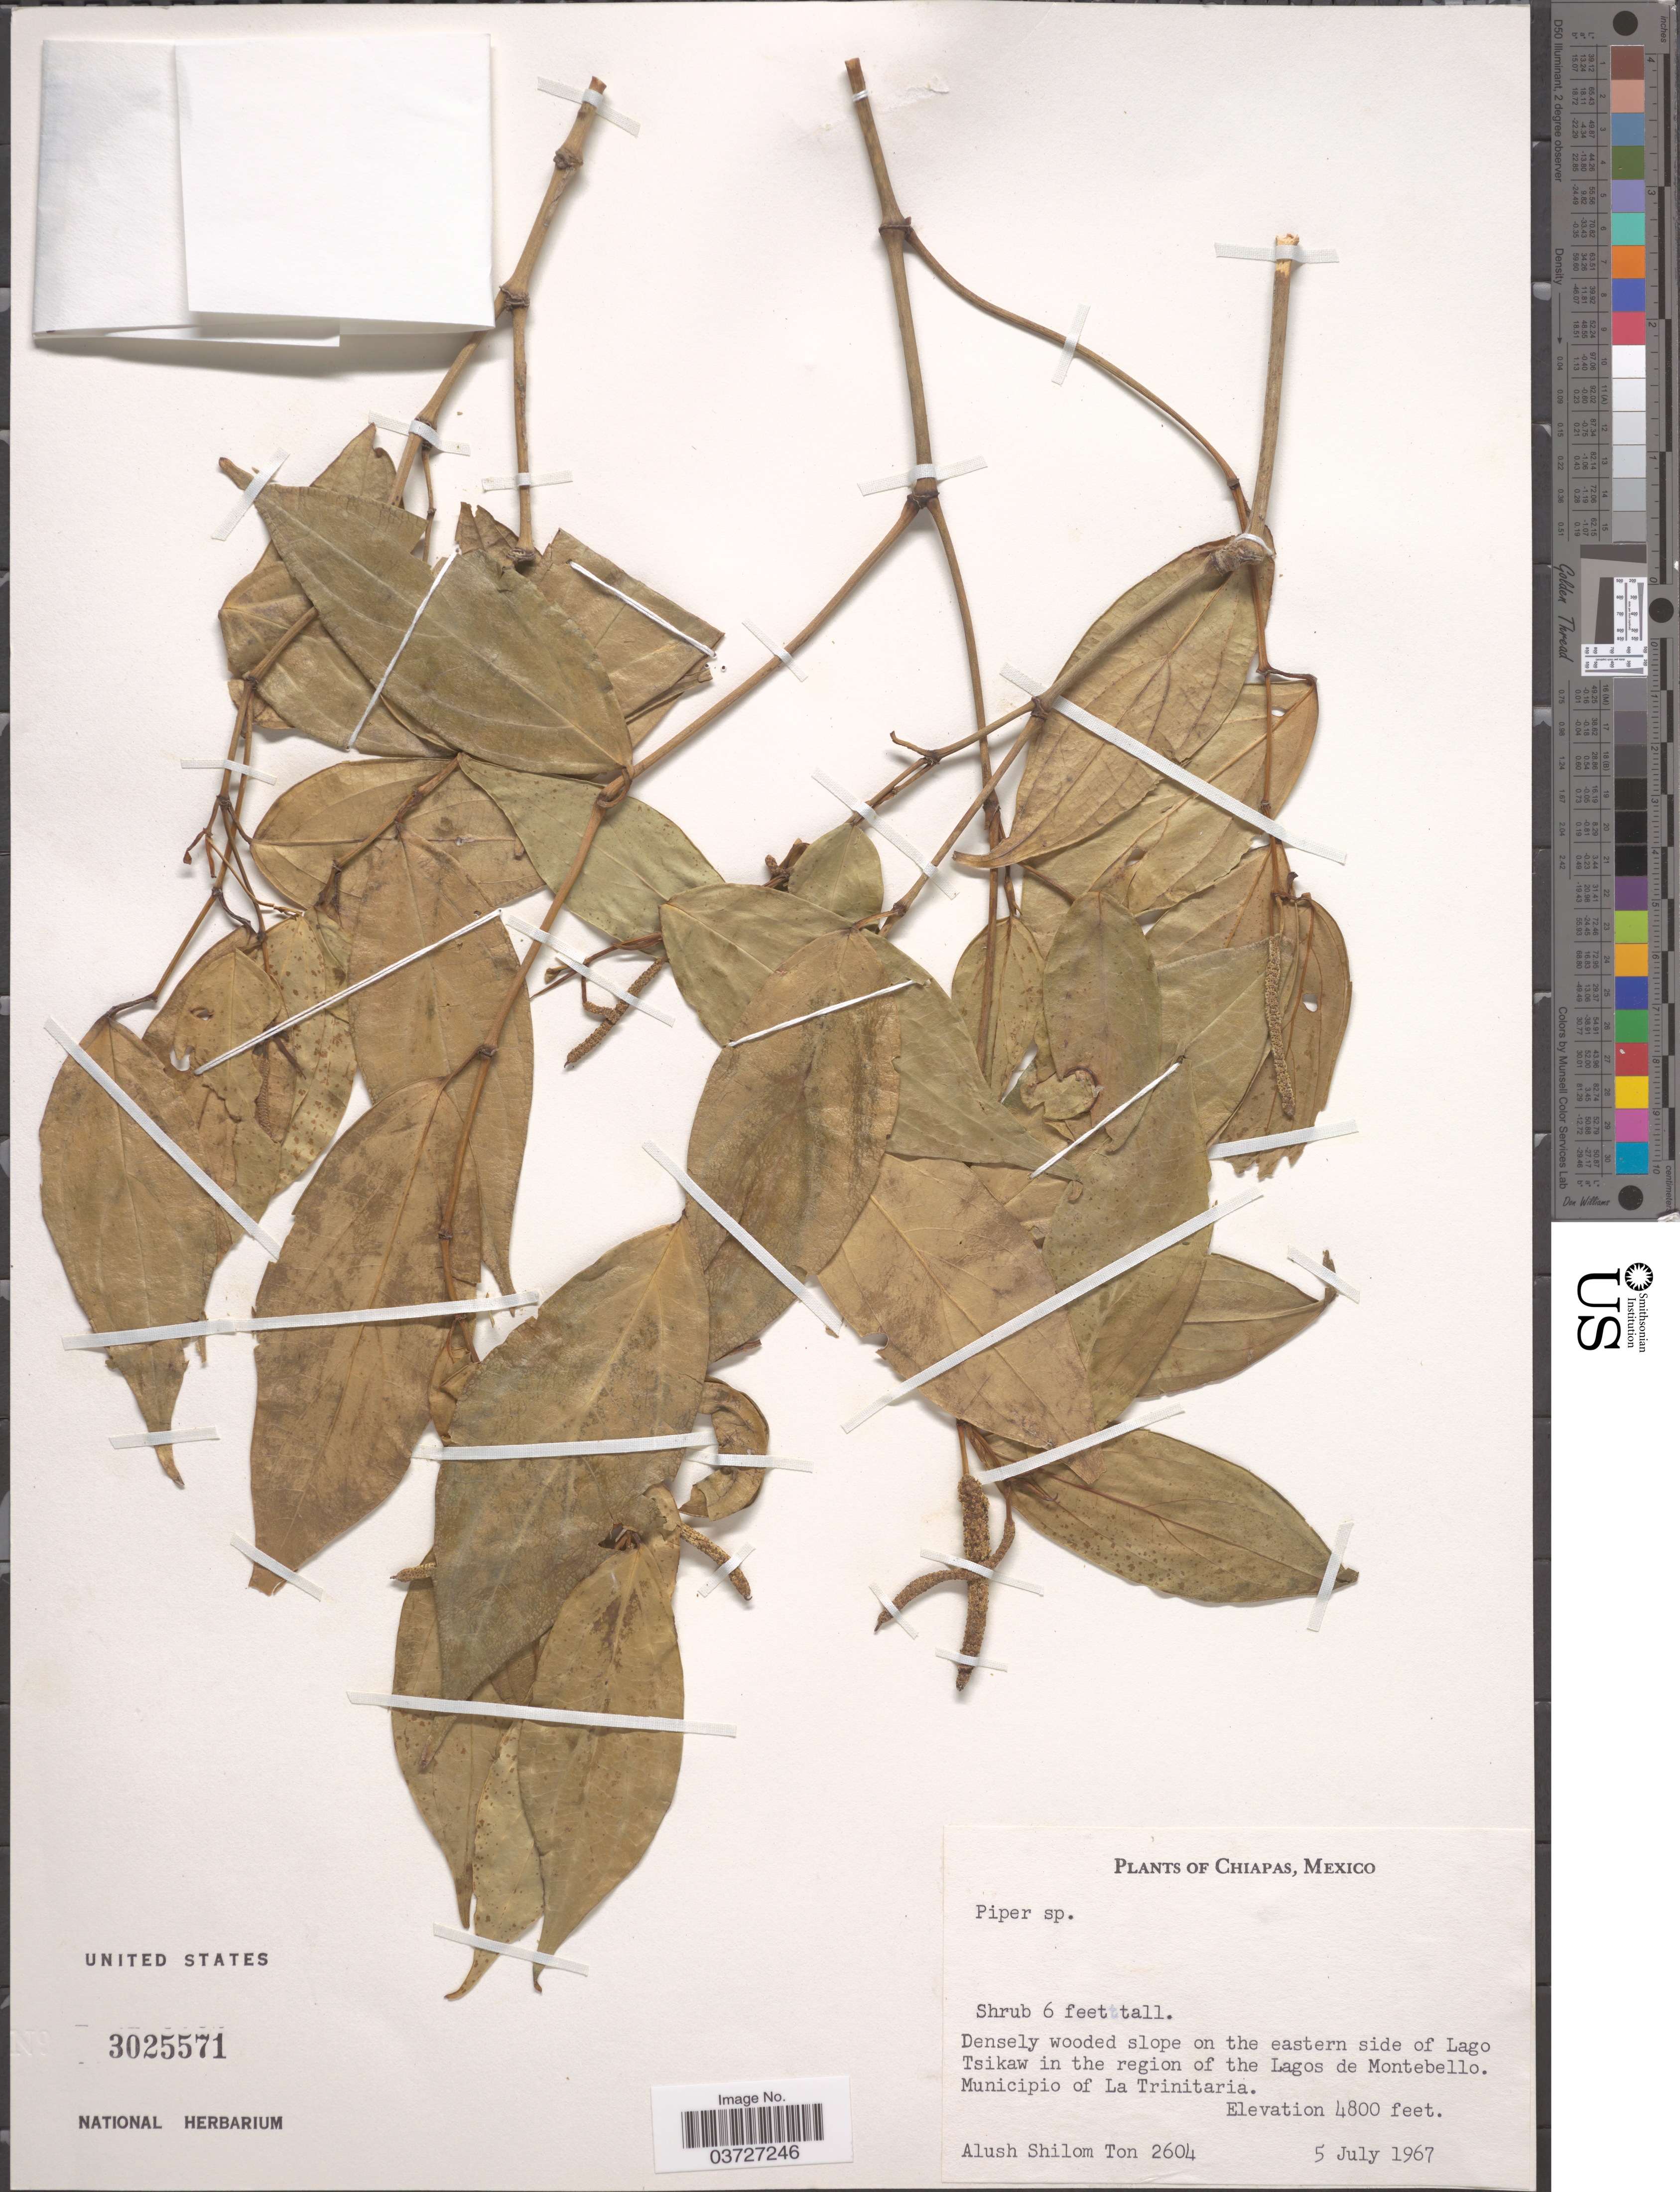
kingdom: Plantae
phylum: Tracheophyta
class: Magnoliopsida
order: Piperales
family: Piperaceae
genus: Piper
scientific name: Piper sp.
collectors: A. S. Ton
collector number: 2604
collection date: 1967-07-05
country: Mexico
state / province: Chiapas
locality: On the eastern side of Lago Tsikaw in the region of the Lagos de Montebello. Municipio of La Trinitaria.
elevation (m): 1463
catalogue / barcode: US 3025571